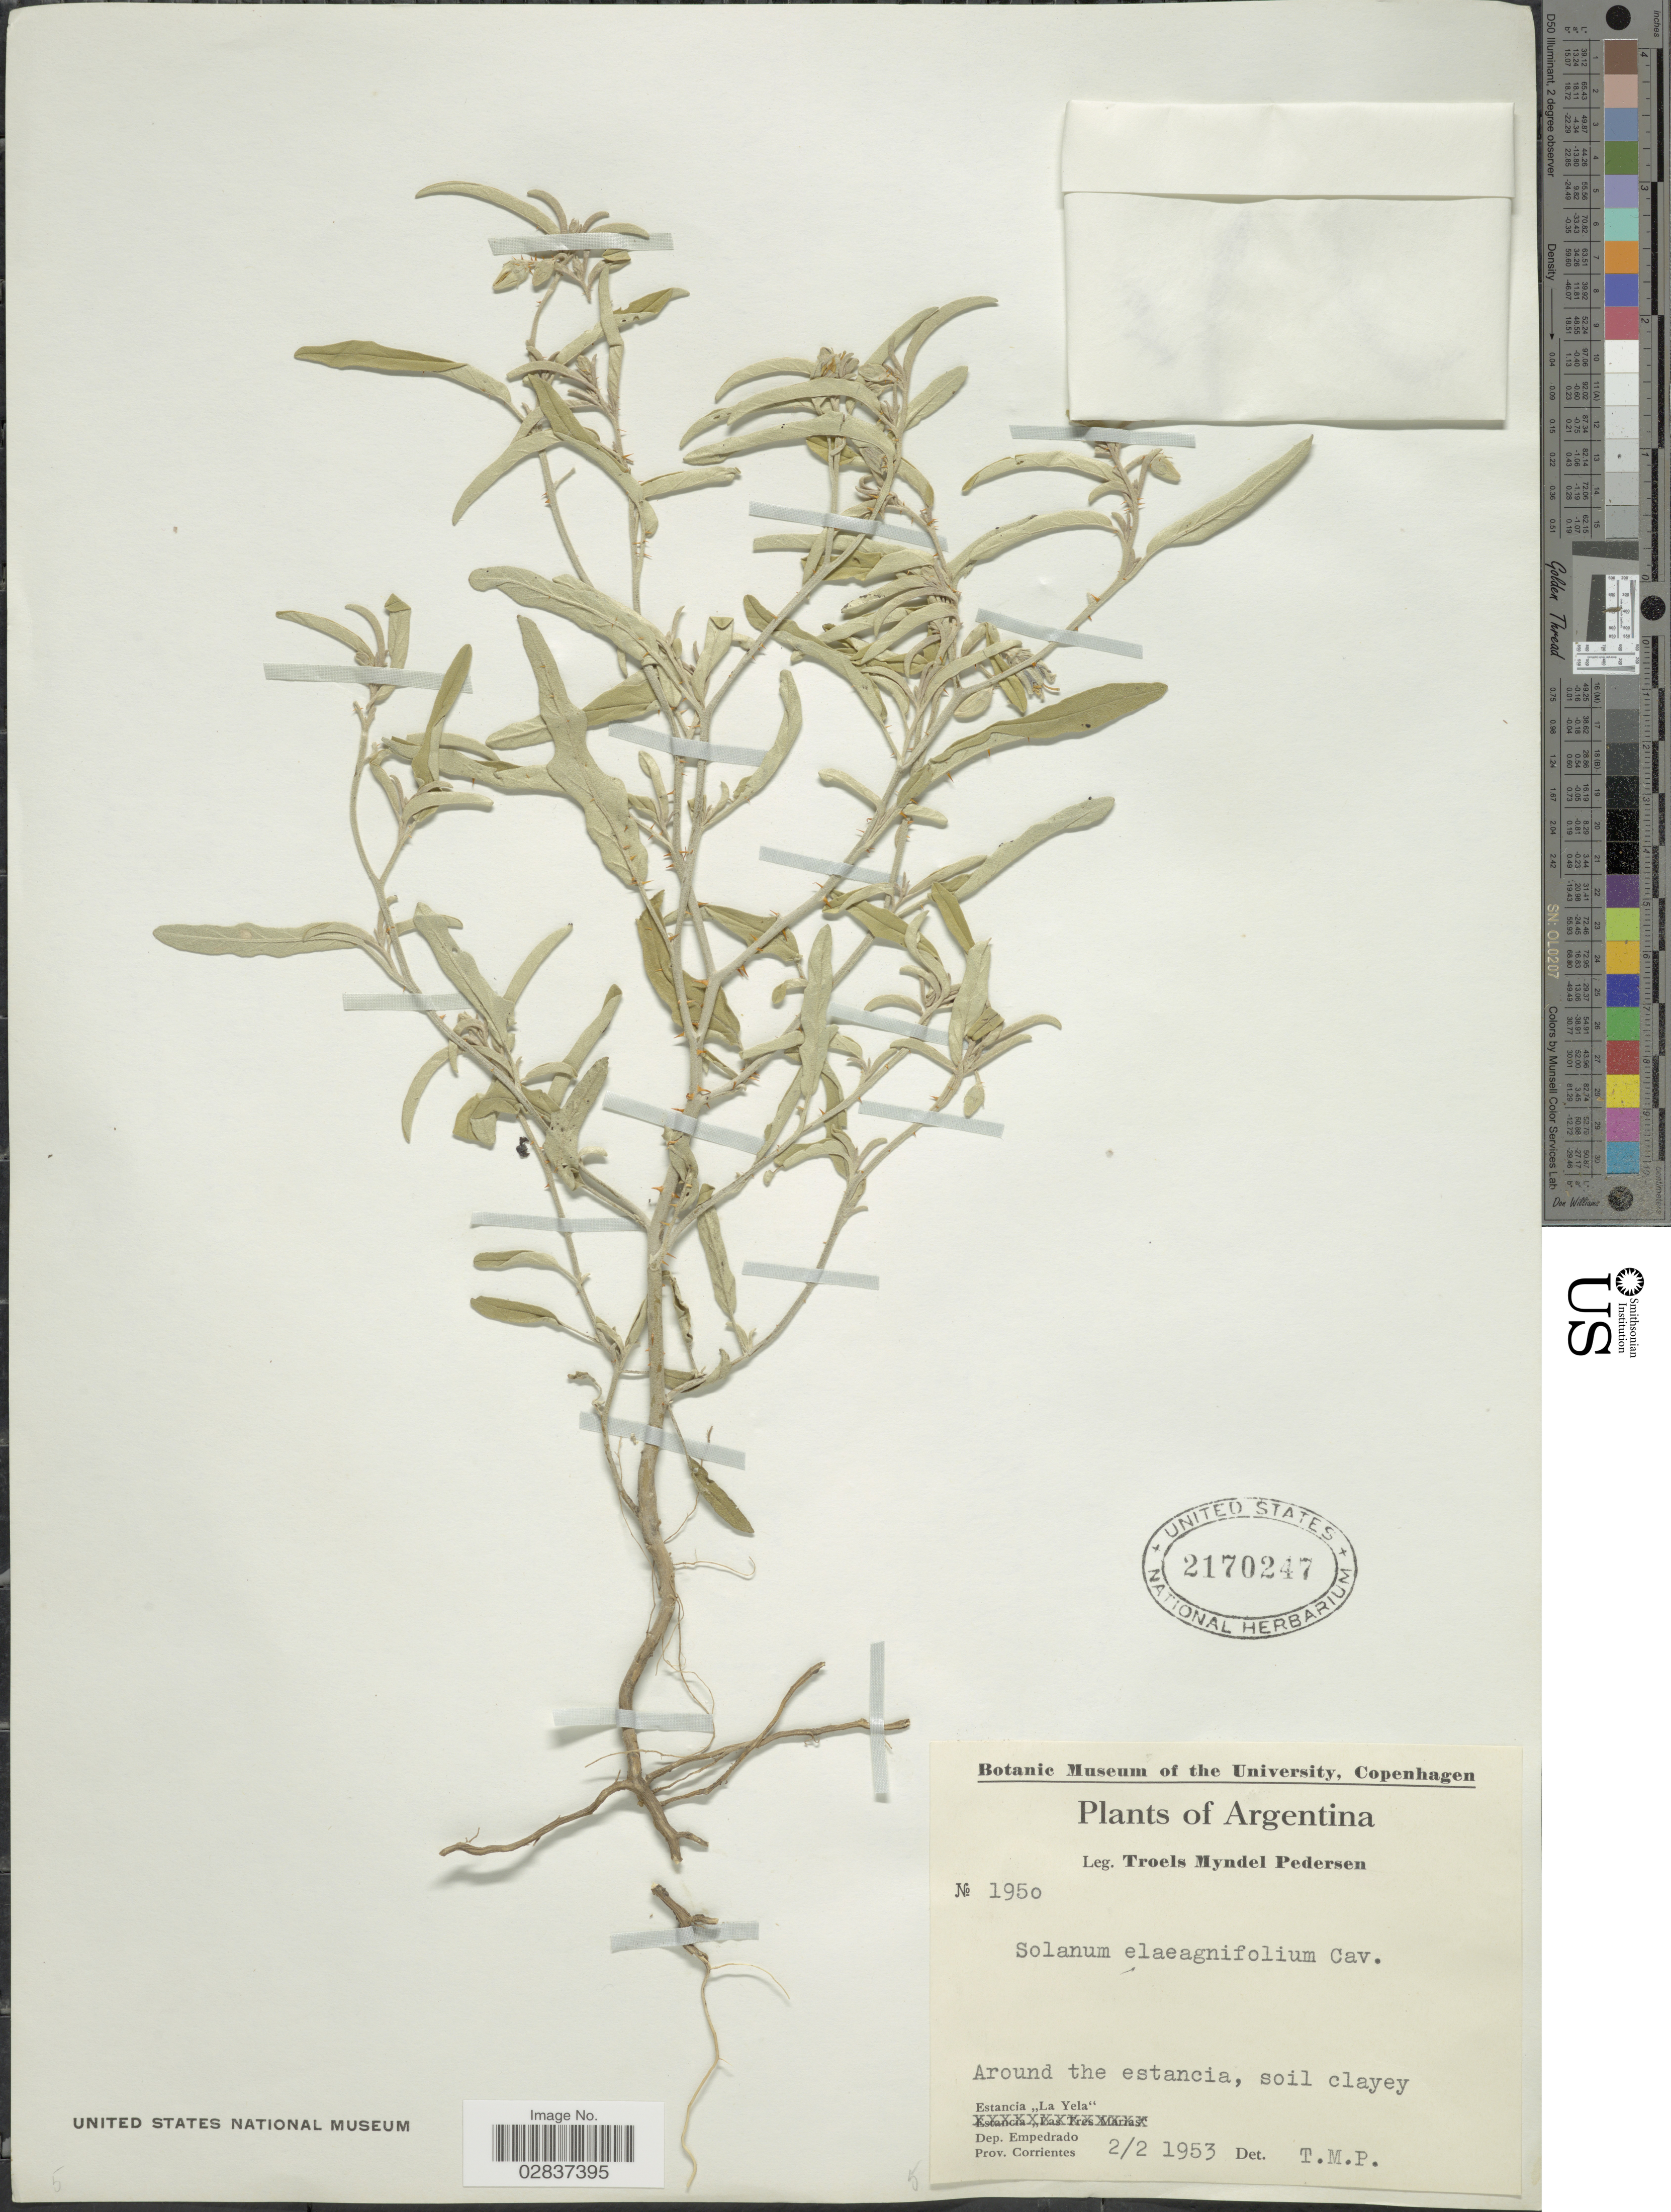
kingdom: Plantae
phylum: Tracheophyta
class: Magnoliopsida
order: Solanales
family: Solanaceae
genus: Solanum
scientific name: Solanum elaeagnifolium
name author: Cav.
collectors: T. Pederson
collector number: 1950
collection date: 1935-02-02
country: Argentina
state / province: Corrientes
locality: Around the estancia, Estancia "La Yela", Dep. Empedrado, Prov. Corrientes.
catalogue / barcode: US 2170247